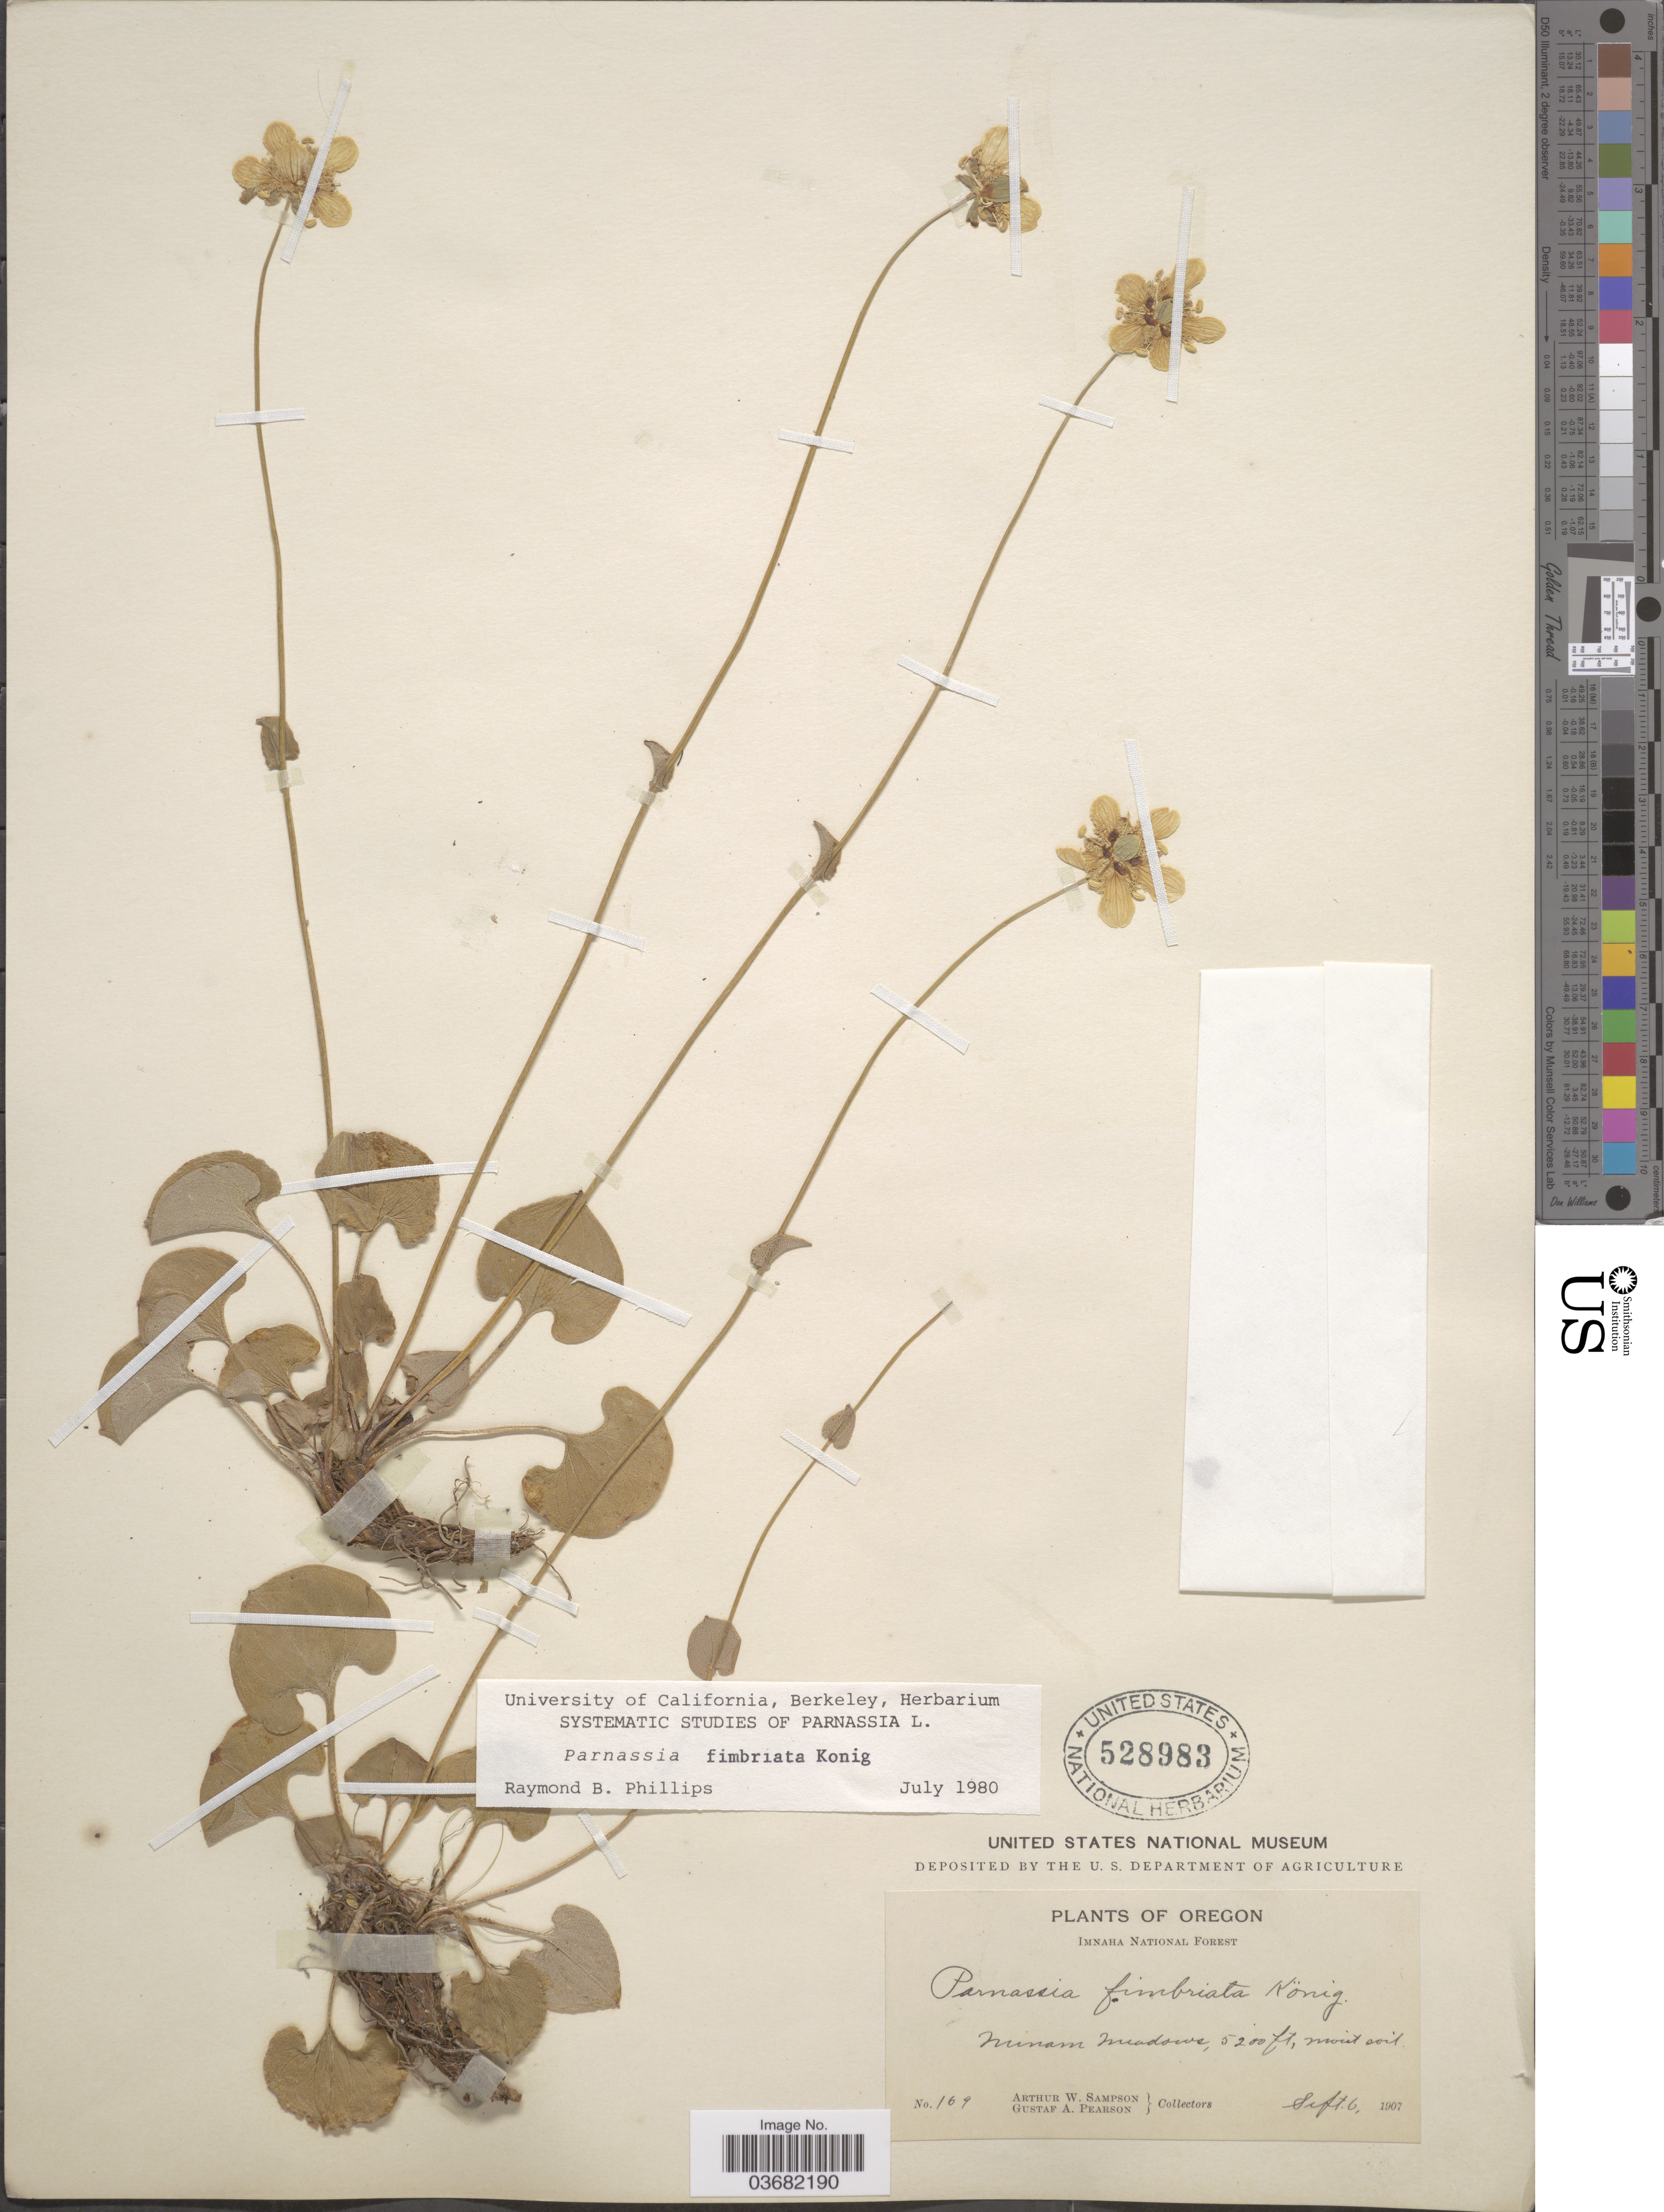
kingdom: Plantae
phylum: Tracheophyta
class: Magnoliopsida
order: Celastrales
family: Parnassiaceae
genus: Parnassia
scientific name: Parnassia fimbriata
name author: K.D. Koenig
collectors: A. Sampson & G. Pearson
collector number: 169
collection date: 1907-09-06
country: United States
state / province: Oregon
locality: Imnaha National Forest. Minam Meadows.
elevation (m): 1585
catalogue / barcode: US 528983